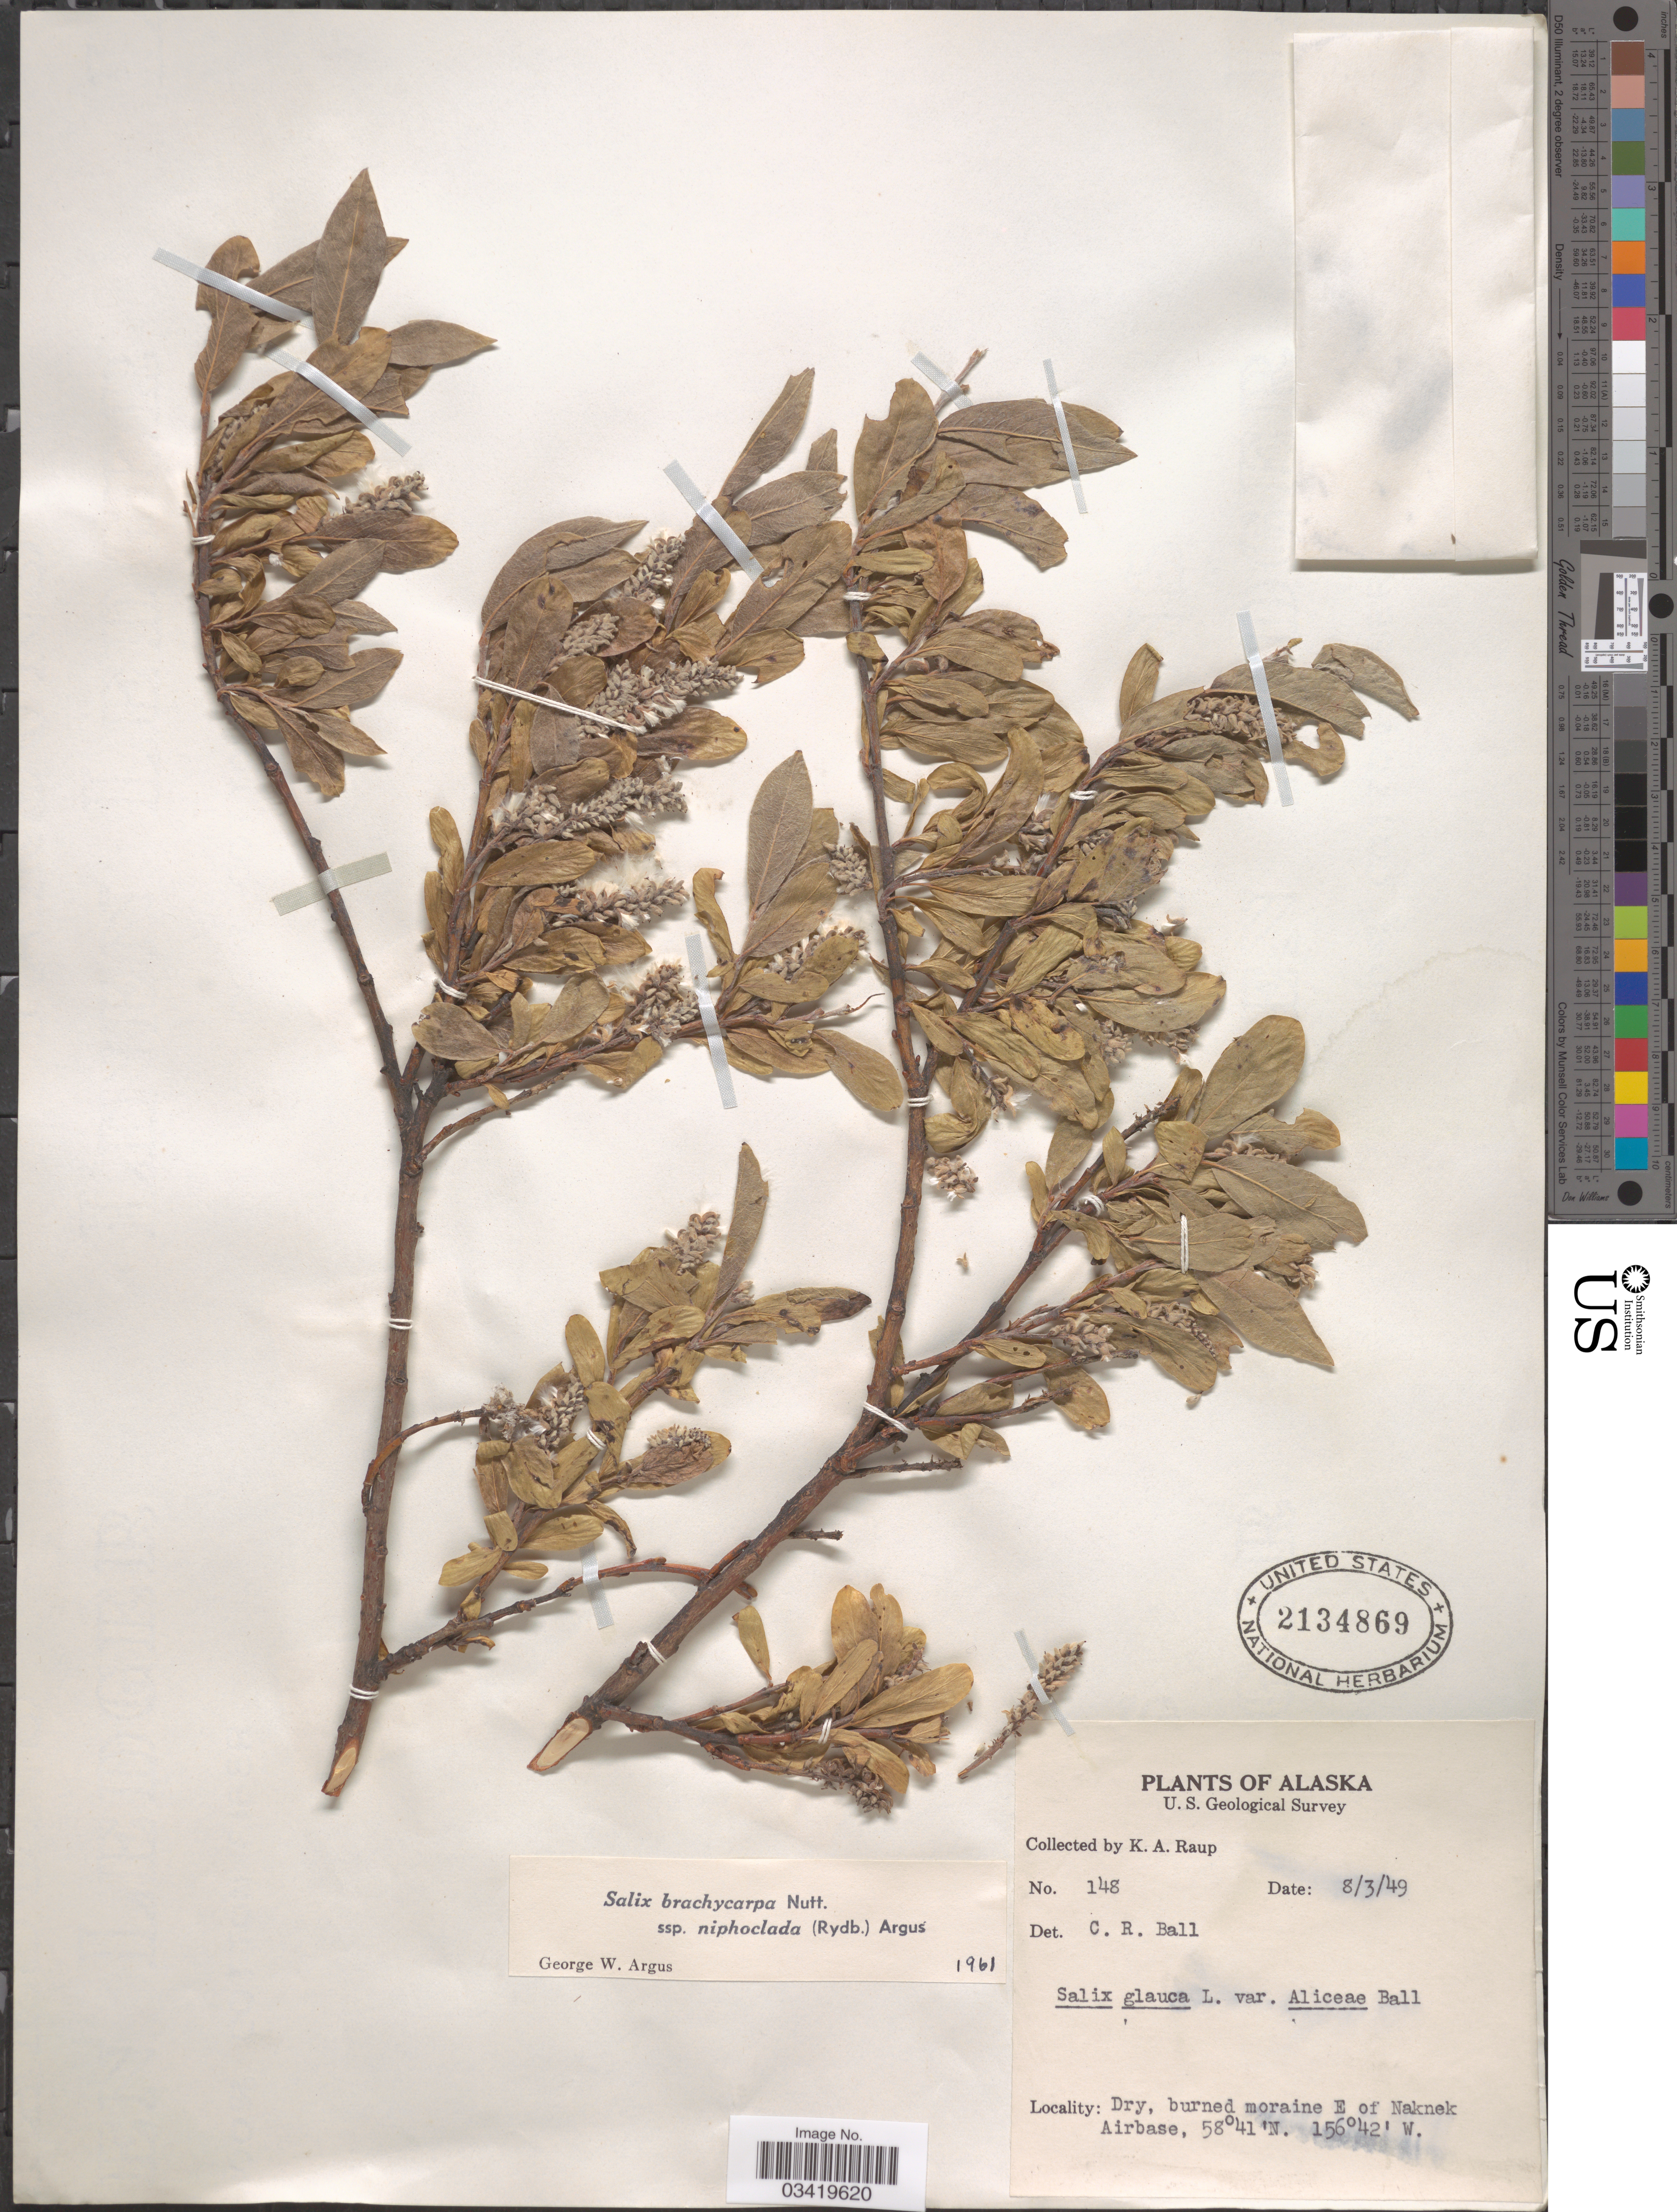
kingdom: Plantae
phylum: Tracheophyta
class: Magnoliopsida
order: Malpighiales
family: Salicaceae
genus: Salix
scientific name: Salix brachycarpa subsp. niphoclada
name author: (Rydb.) Argus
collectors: K. Raup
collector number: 148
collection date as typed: Transcribed d/m/y: 3/8/49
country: United States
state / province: Alaska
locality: E of Naknek Airbase.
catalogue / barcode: US 2134869